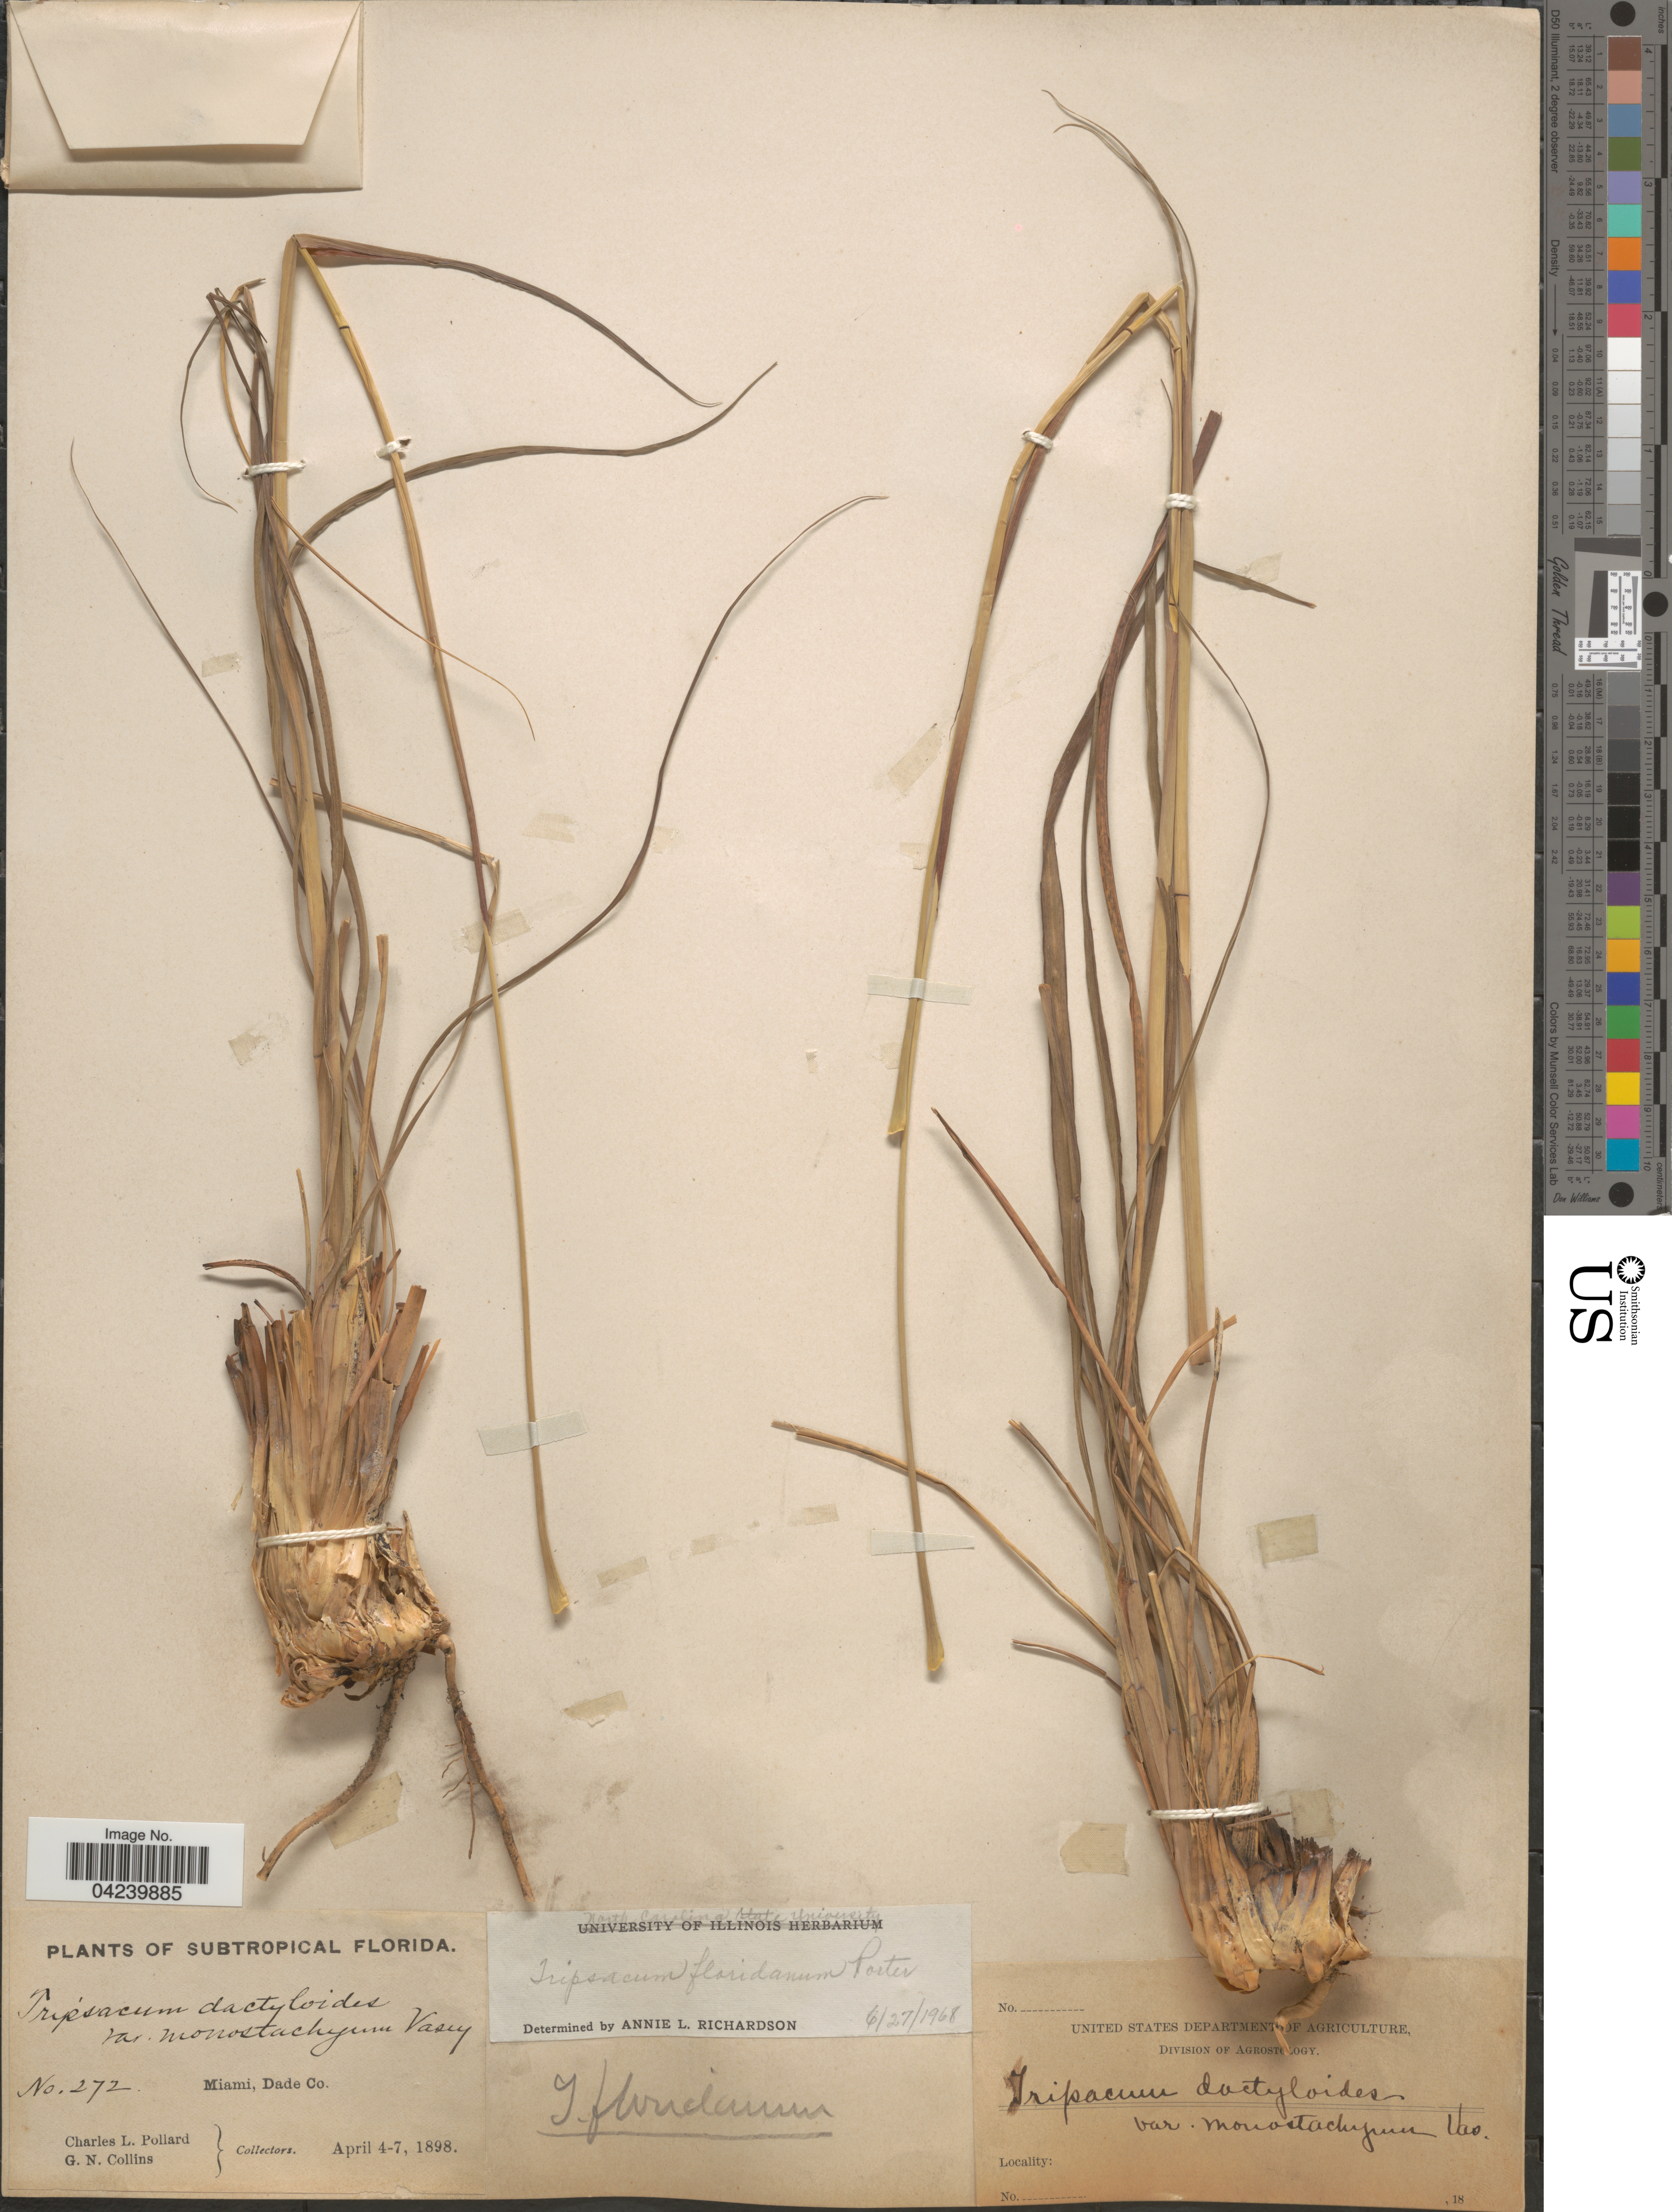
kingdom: Plantae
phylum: Tracheophyta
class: Liliopsida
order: Poales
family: Poaceae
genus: Tripsacum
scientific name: Tripsacum dactyloides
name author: (L.) L.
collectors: C. L. Pollard & G. Collins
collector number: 272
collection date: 1898-04-04/1898-04-07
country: United States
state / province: Florida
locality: Subtropical Florida. Miami, Dade Co.